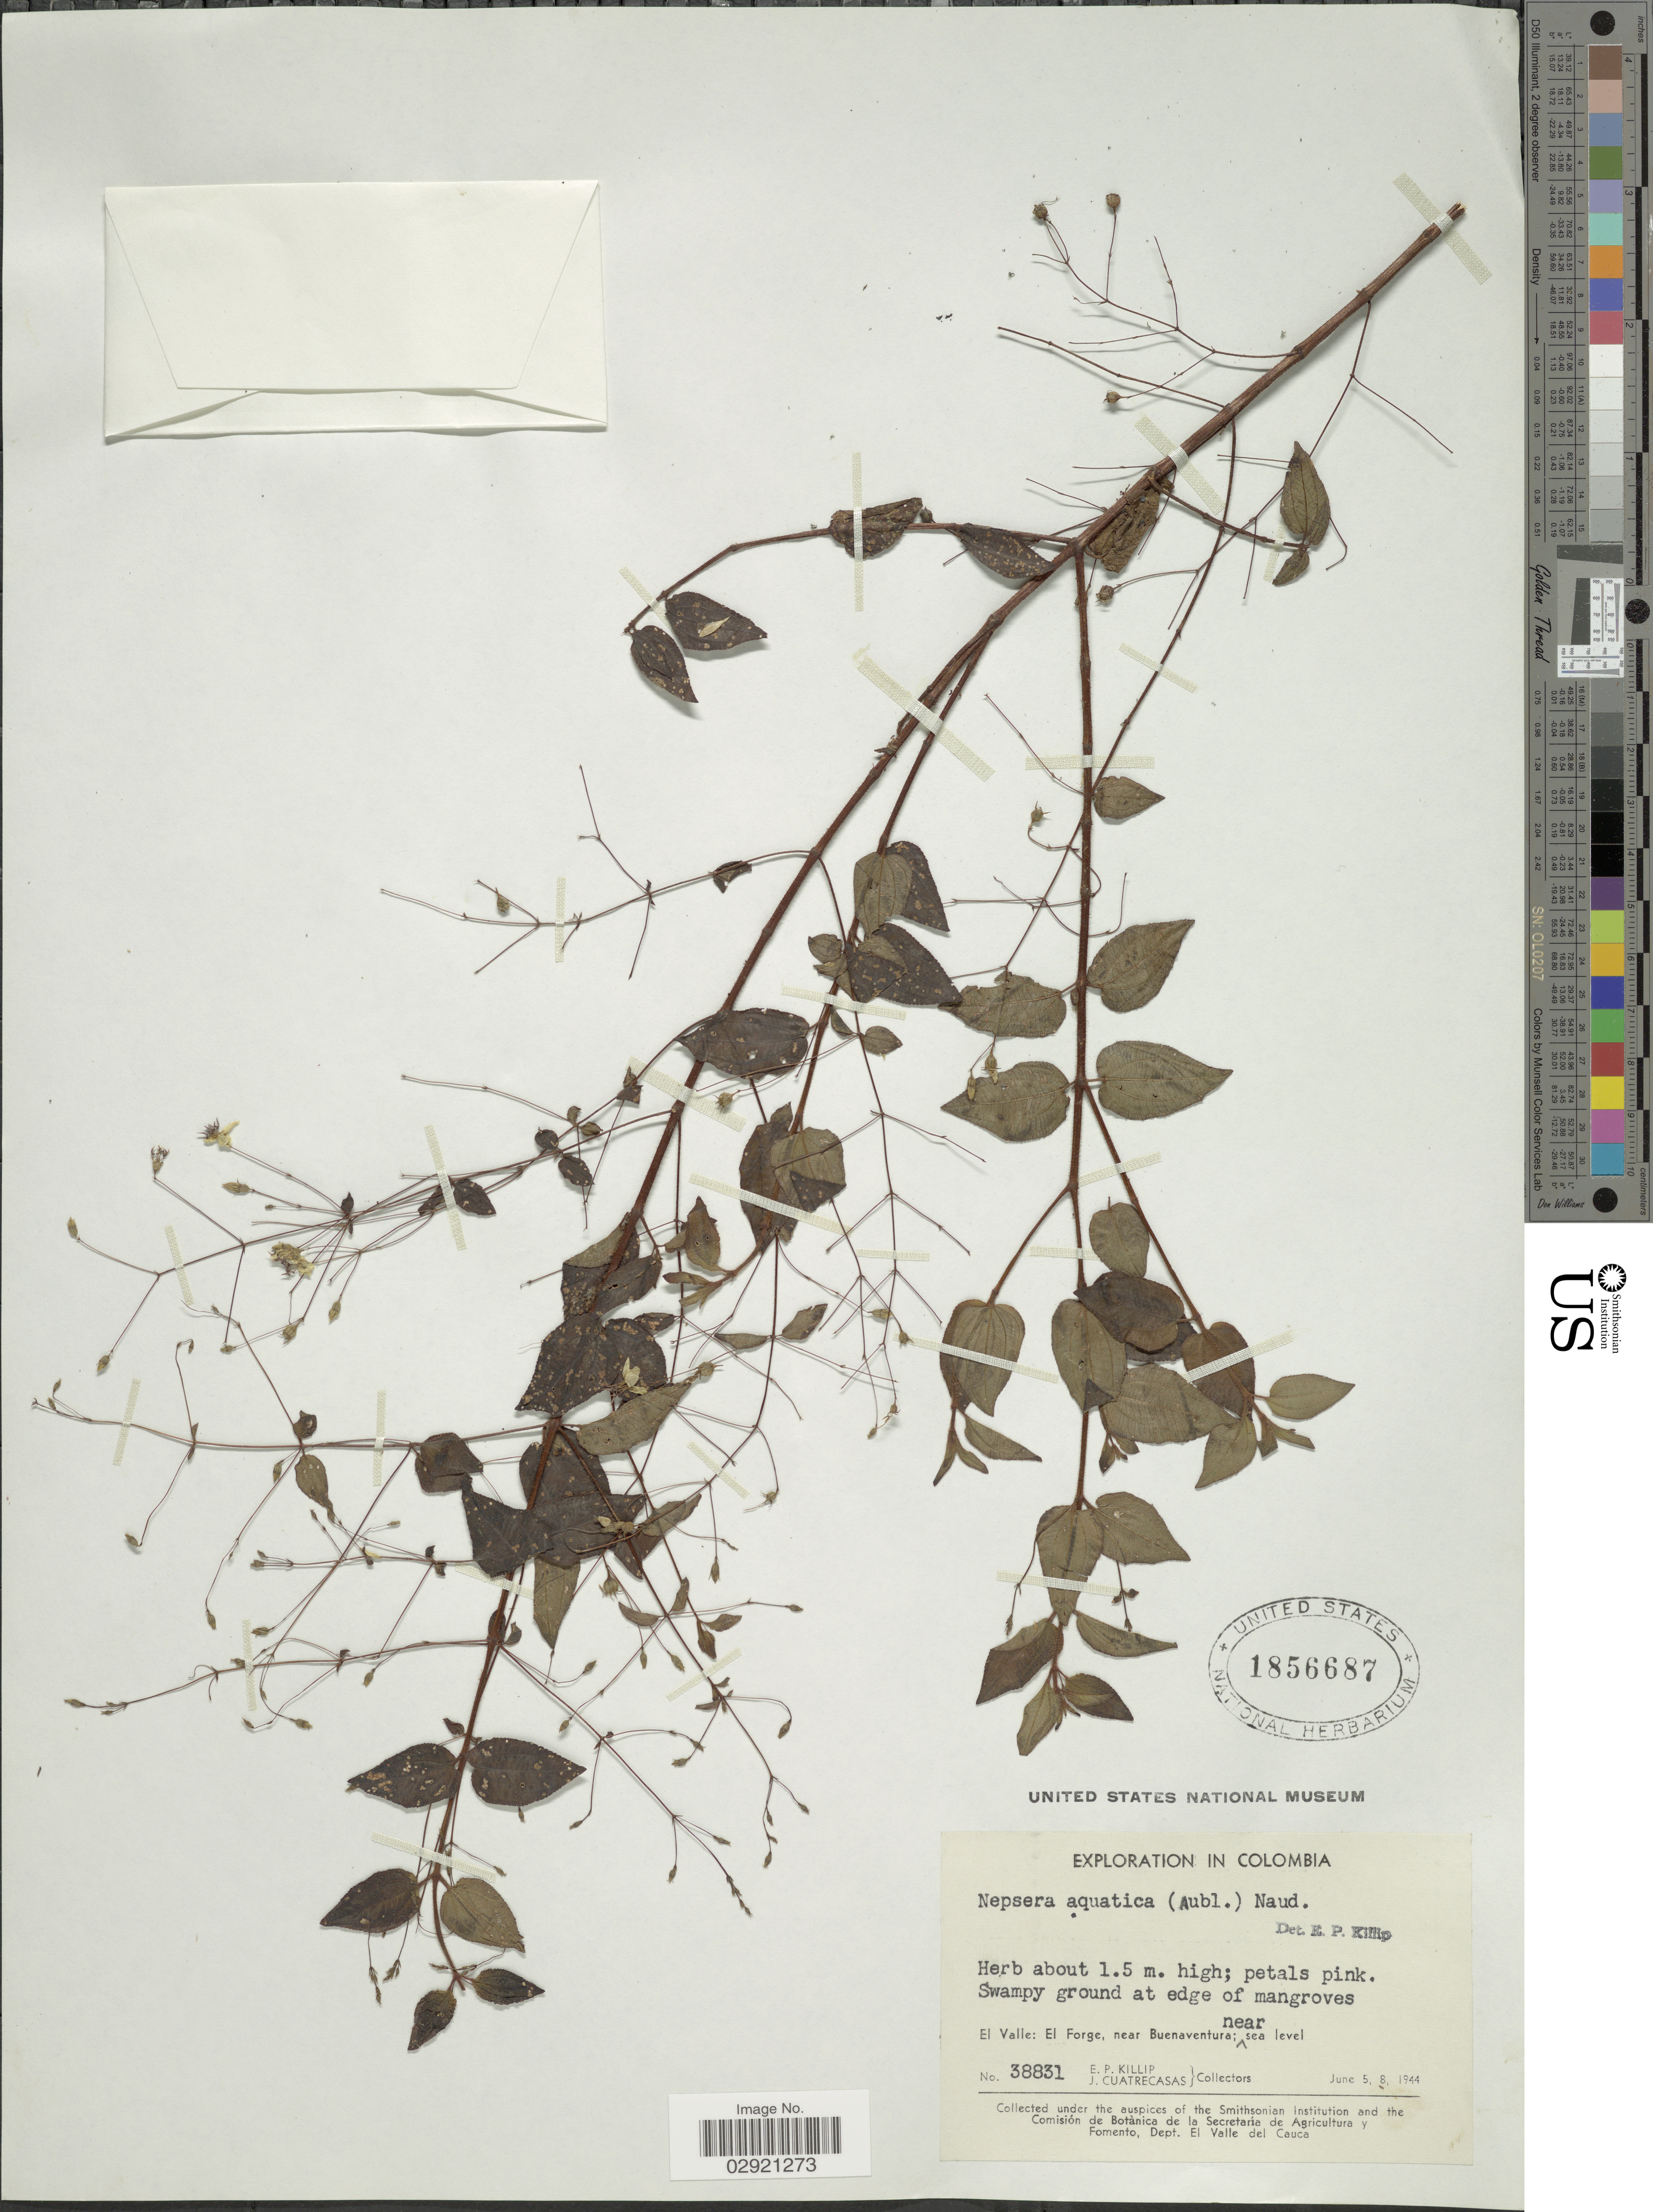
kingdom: Plantae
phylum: Tracheophyta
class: Magnoliopsida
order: Myrtales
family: Melastomataceae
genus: Nepsera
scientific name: Nepsera aquatica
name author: (Aubl.) Naudin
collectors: E. P. Killip & J. Cuatrecasas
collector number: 38831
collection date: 1944-06-05/1944-06-08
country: Colombia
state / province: Valle del Cauca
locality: El Valle: El Forge, near Buenaventura.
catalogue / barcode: US 1856687